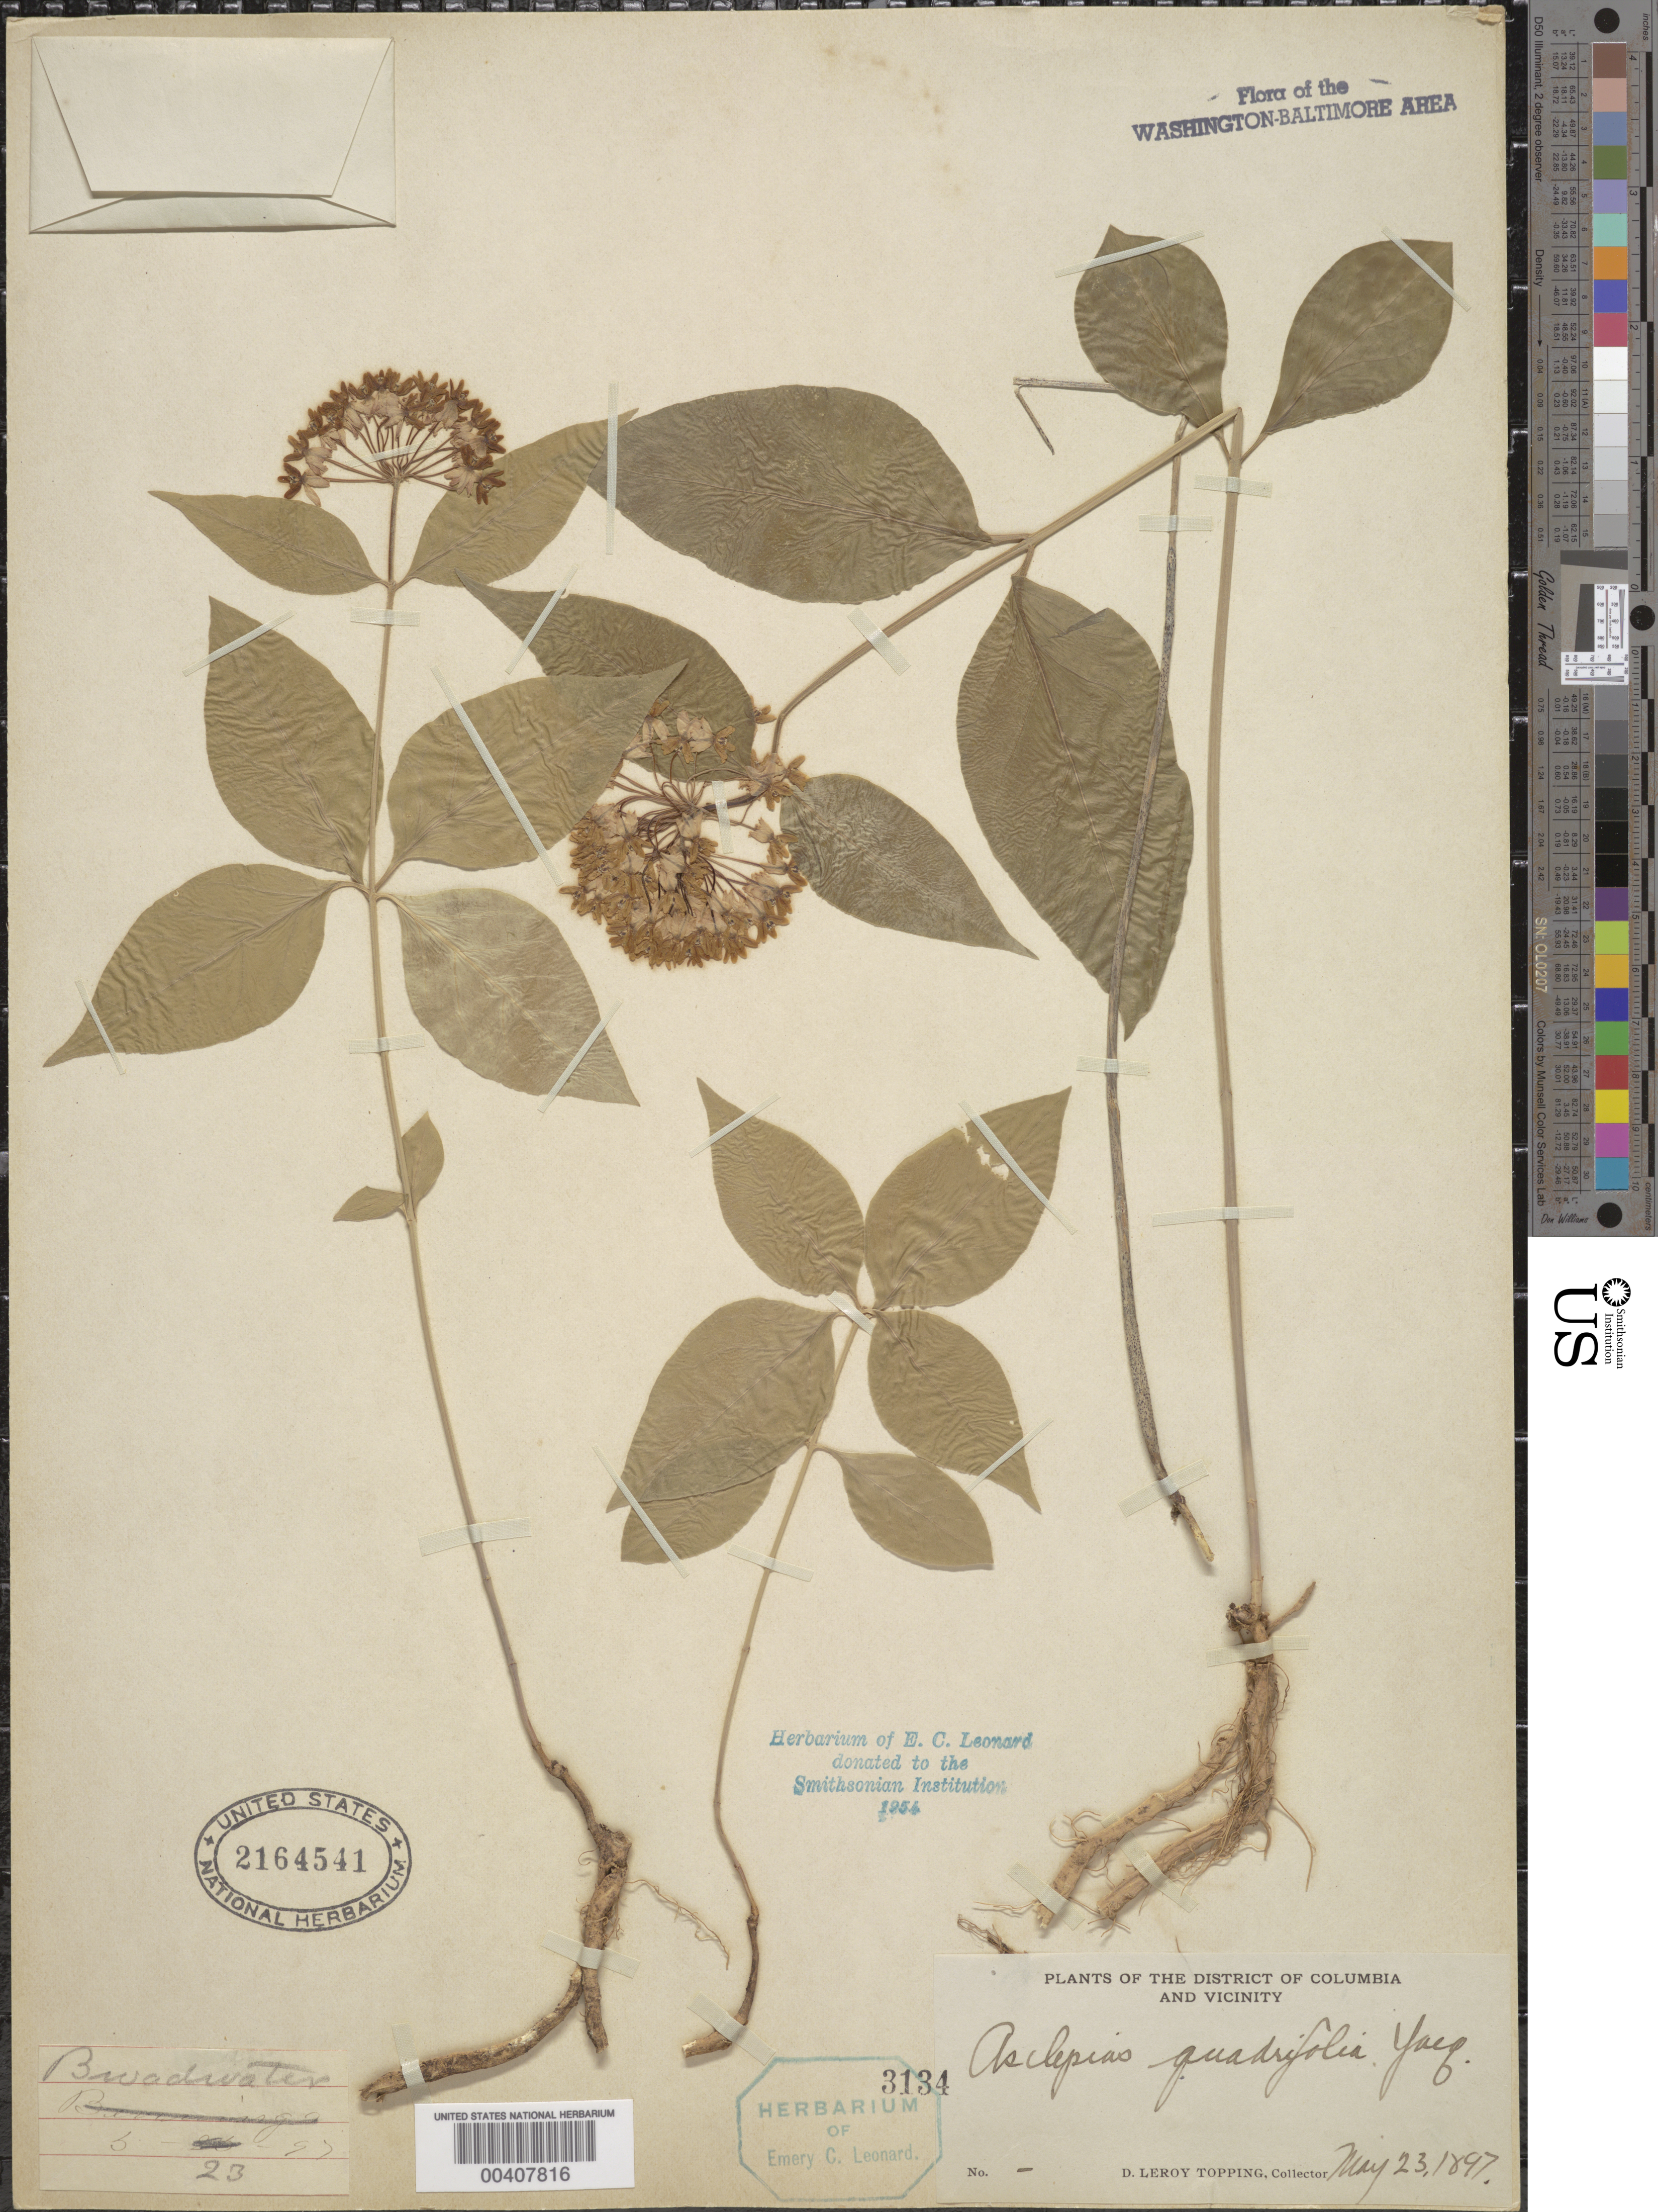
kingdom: Plantae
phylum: Tracheophyta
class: Magnoliopsida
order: Gentianales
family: Apocynaceae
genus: Asclepias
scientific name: Asclepias quadrifolia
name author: Jacq.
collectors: D. L. Topping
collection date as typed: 23 May 1897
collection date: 1897-05-23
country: United States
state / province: Maryland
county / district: Montgomery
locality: Broadwater-widewater C. & O. Canal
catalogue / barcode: US 2164541